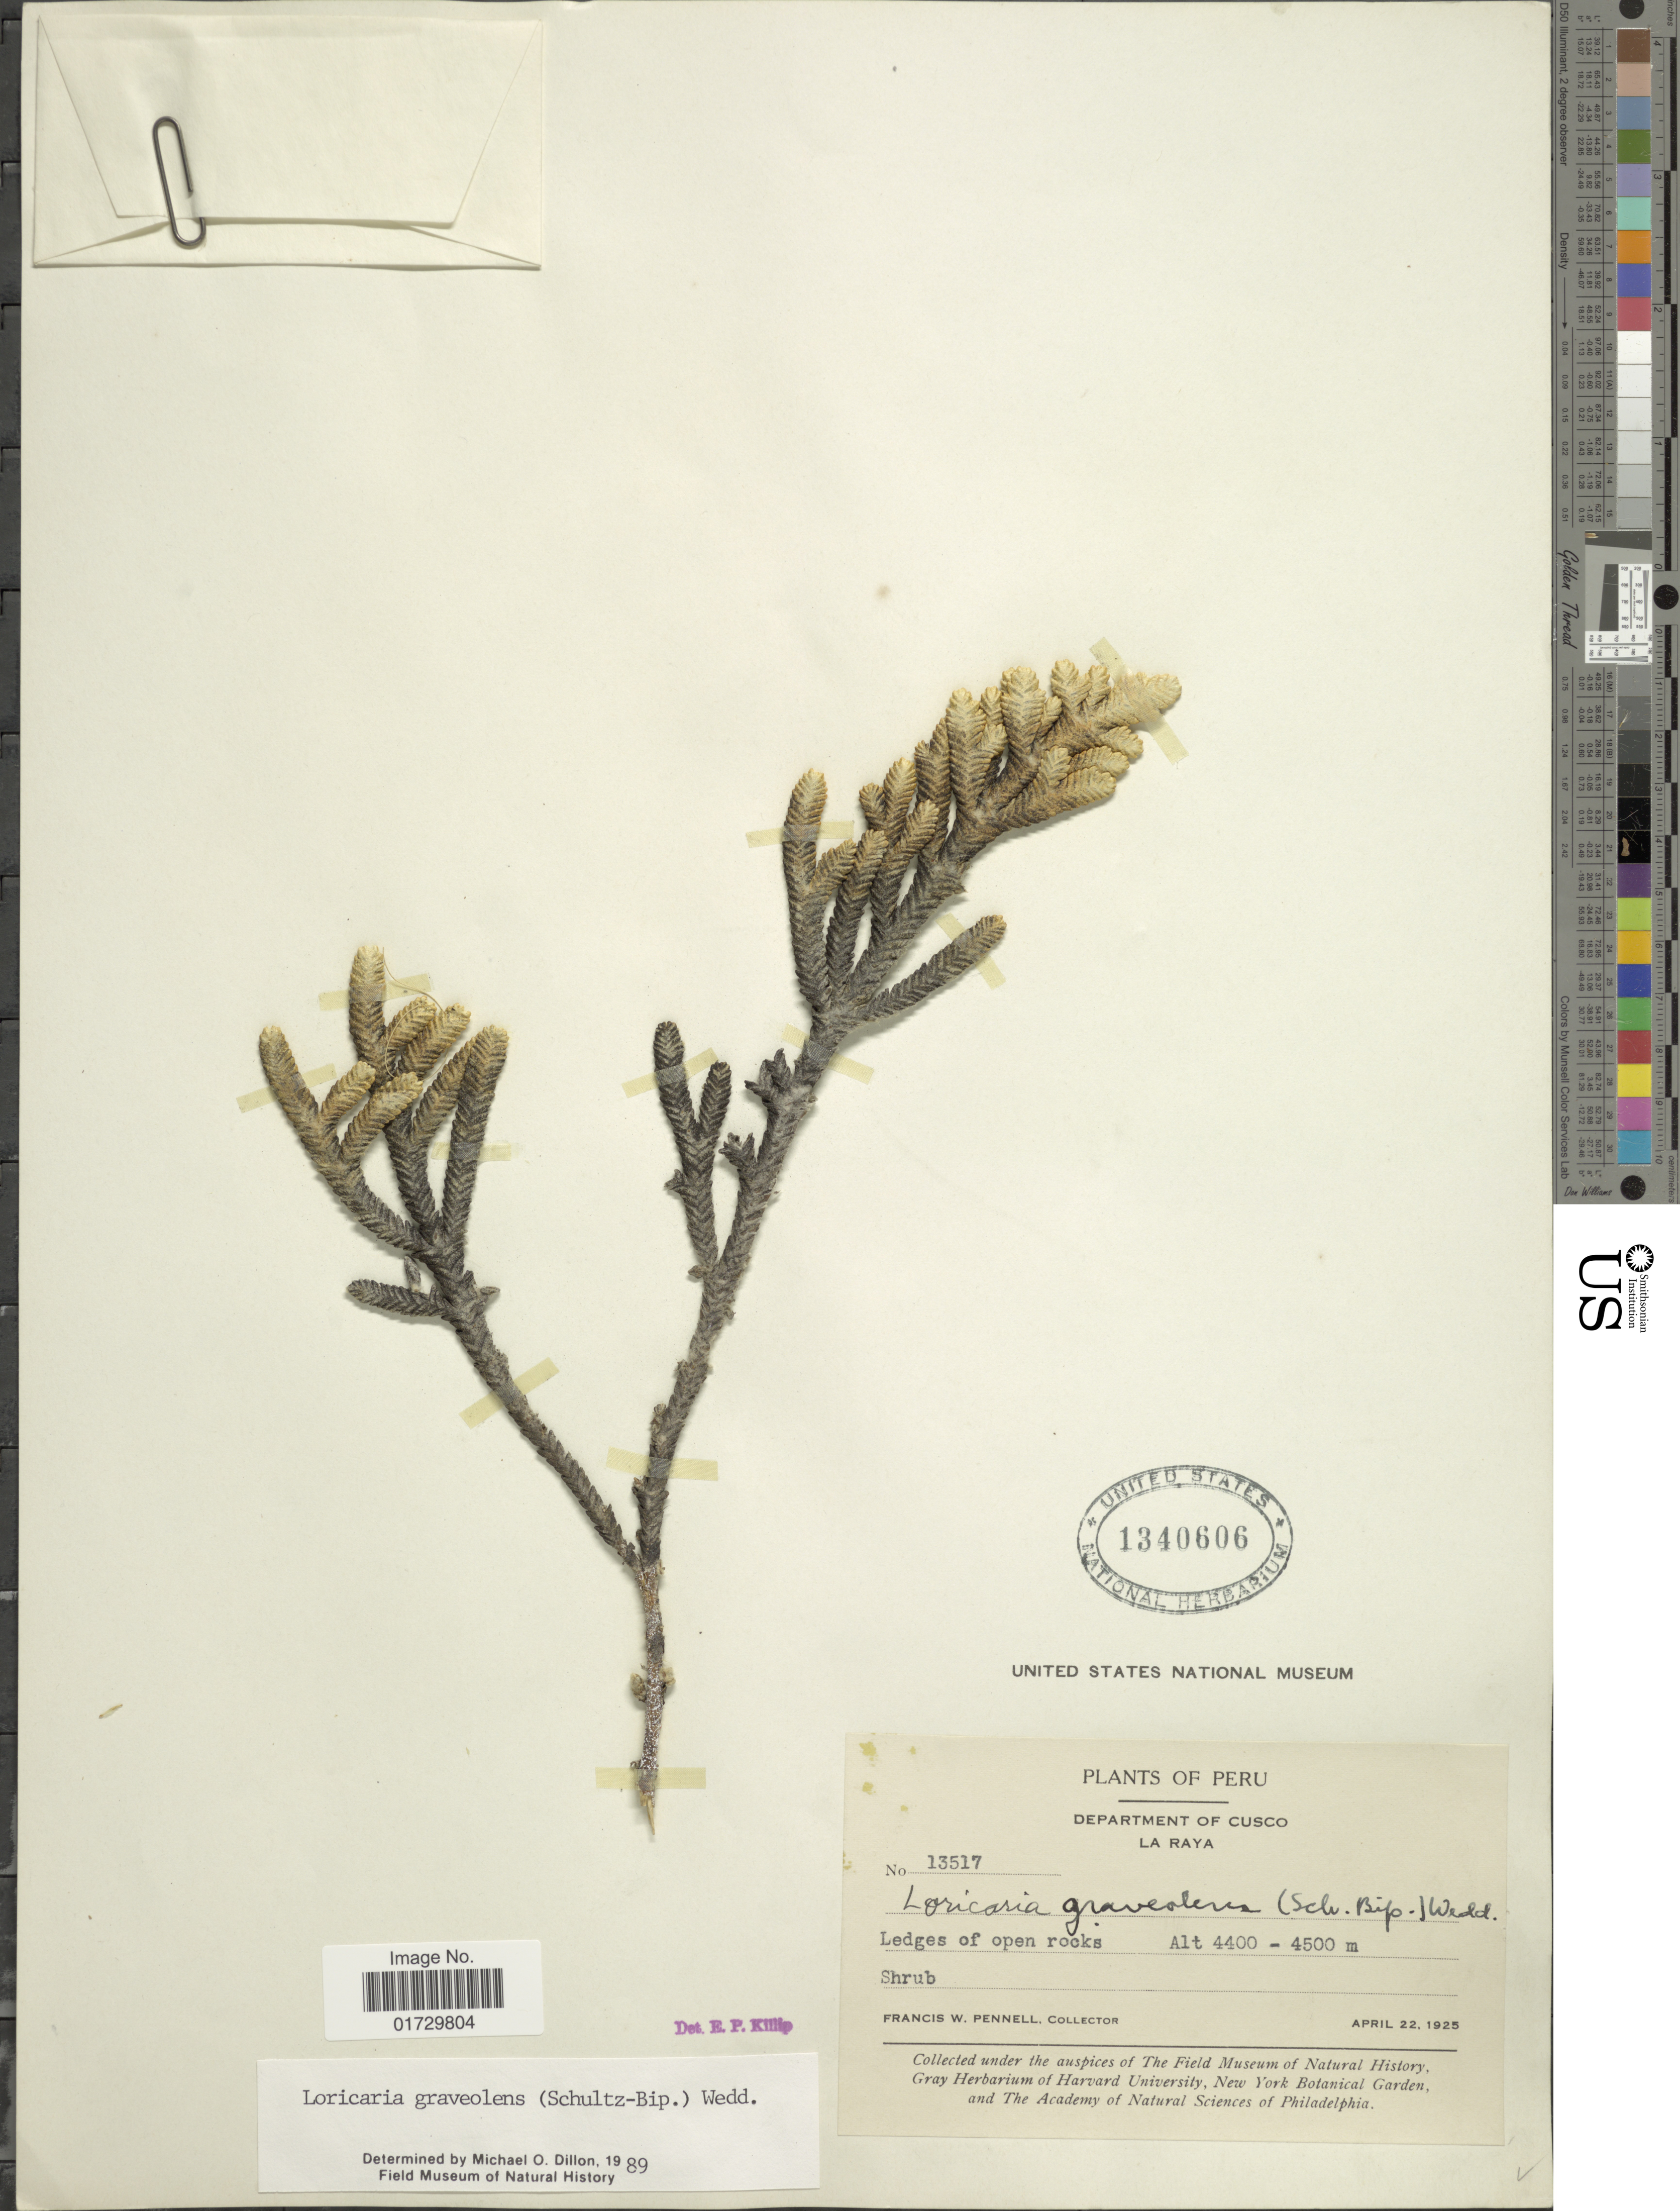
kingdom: Plantae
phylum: Tracheophyta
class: Magnoliopsida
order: Asterales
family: Asteraceae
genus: Loricaria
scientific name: Loricaria graveolens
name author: (Sch. Bip.) Wedd.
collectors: F. W. Pennell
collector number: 13517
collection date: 1925-01-22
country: Peru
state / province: Cusco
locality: La Raya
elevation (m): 4400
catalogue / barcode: US 1340606